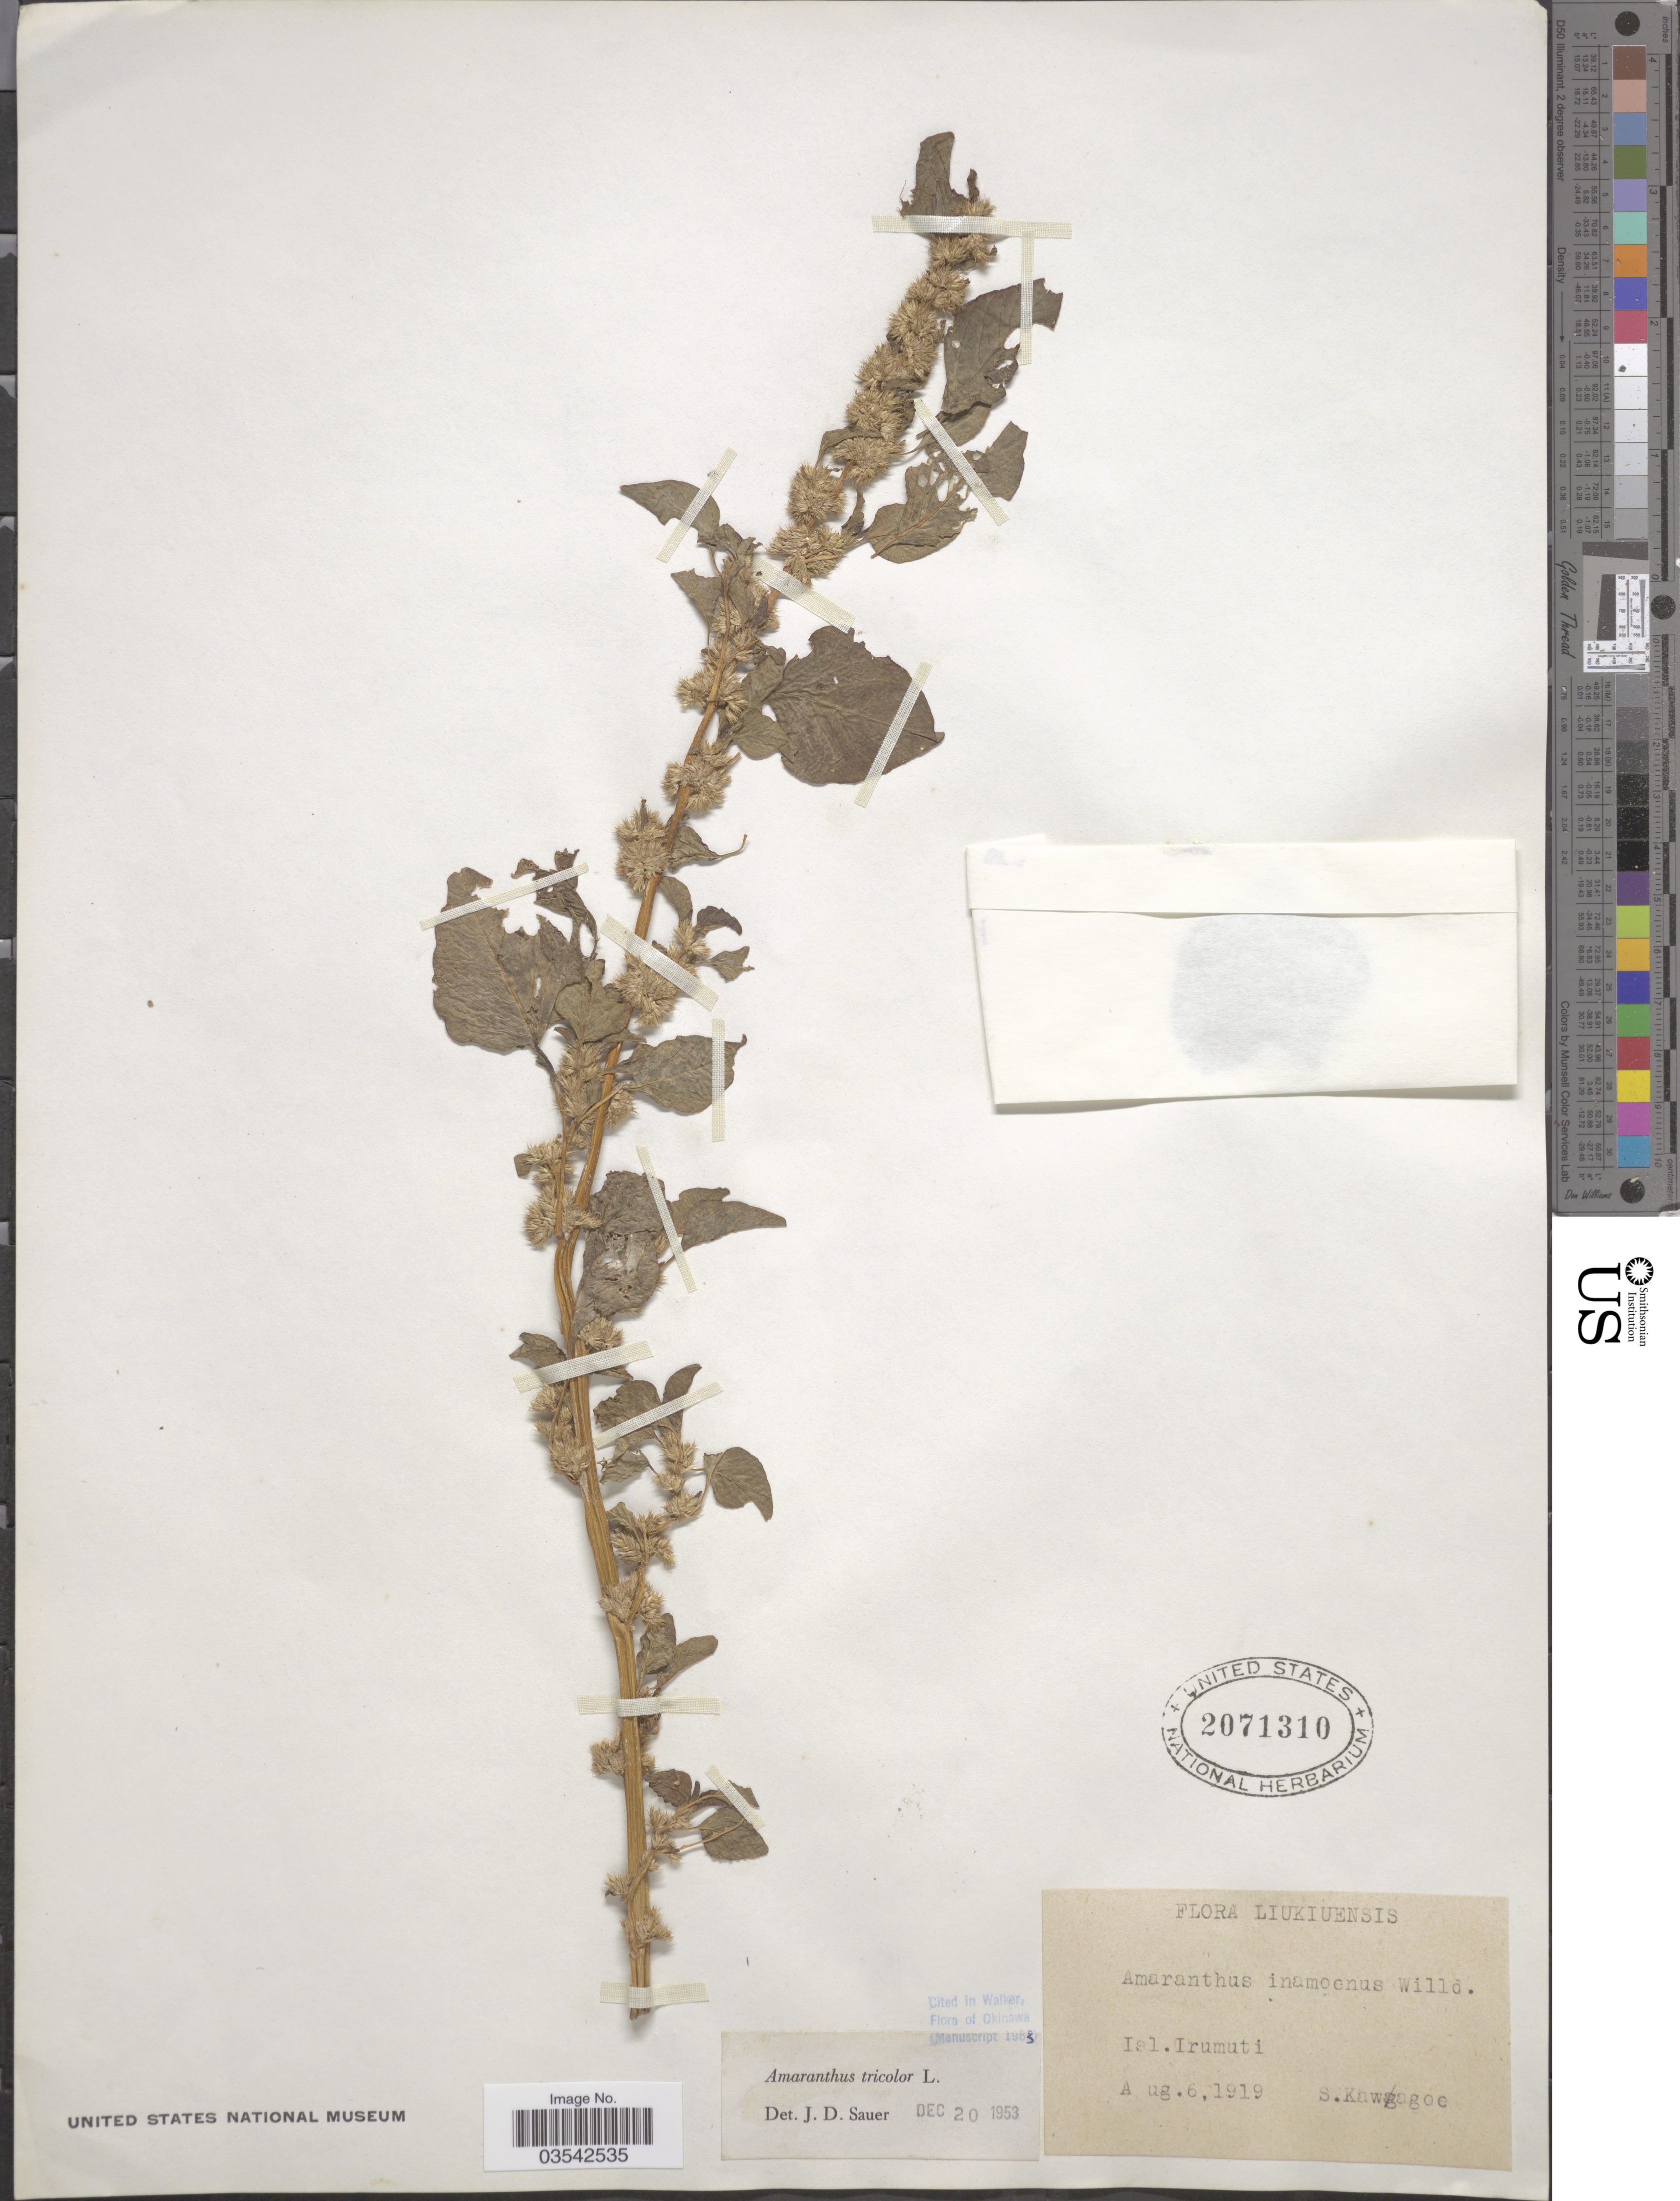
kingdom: Plantae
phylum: Tracheophyta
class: Magnoliopsida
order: Caryophyllales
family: Amaranthaceae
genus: Amaranthus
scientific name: Amaranthus tricolor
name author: L.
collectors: S. Kawagoe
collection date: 1919-08-06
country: Japan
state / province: Okinawa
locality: Liukiuensis. Isl. Irumuti.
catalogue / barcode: US 2071310